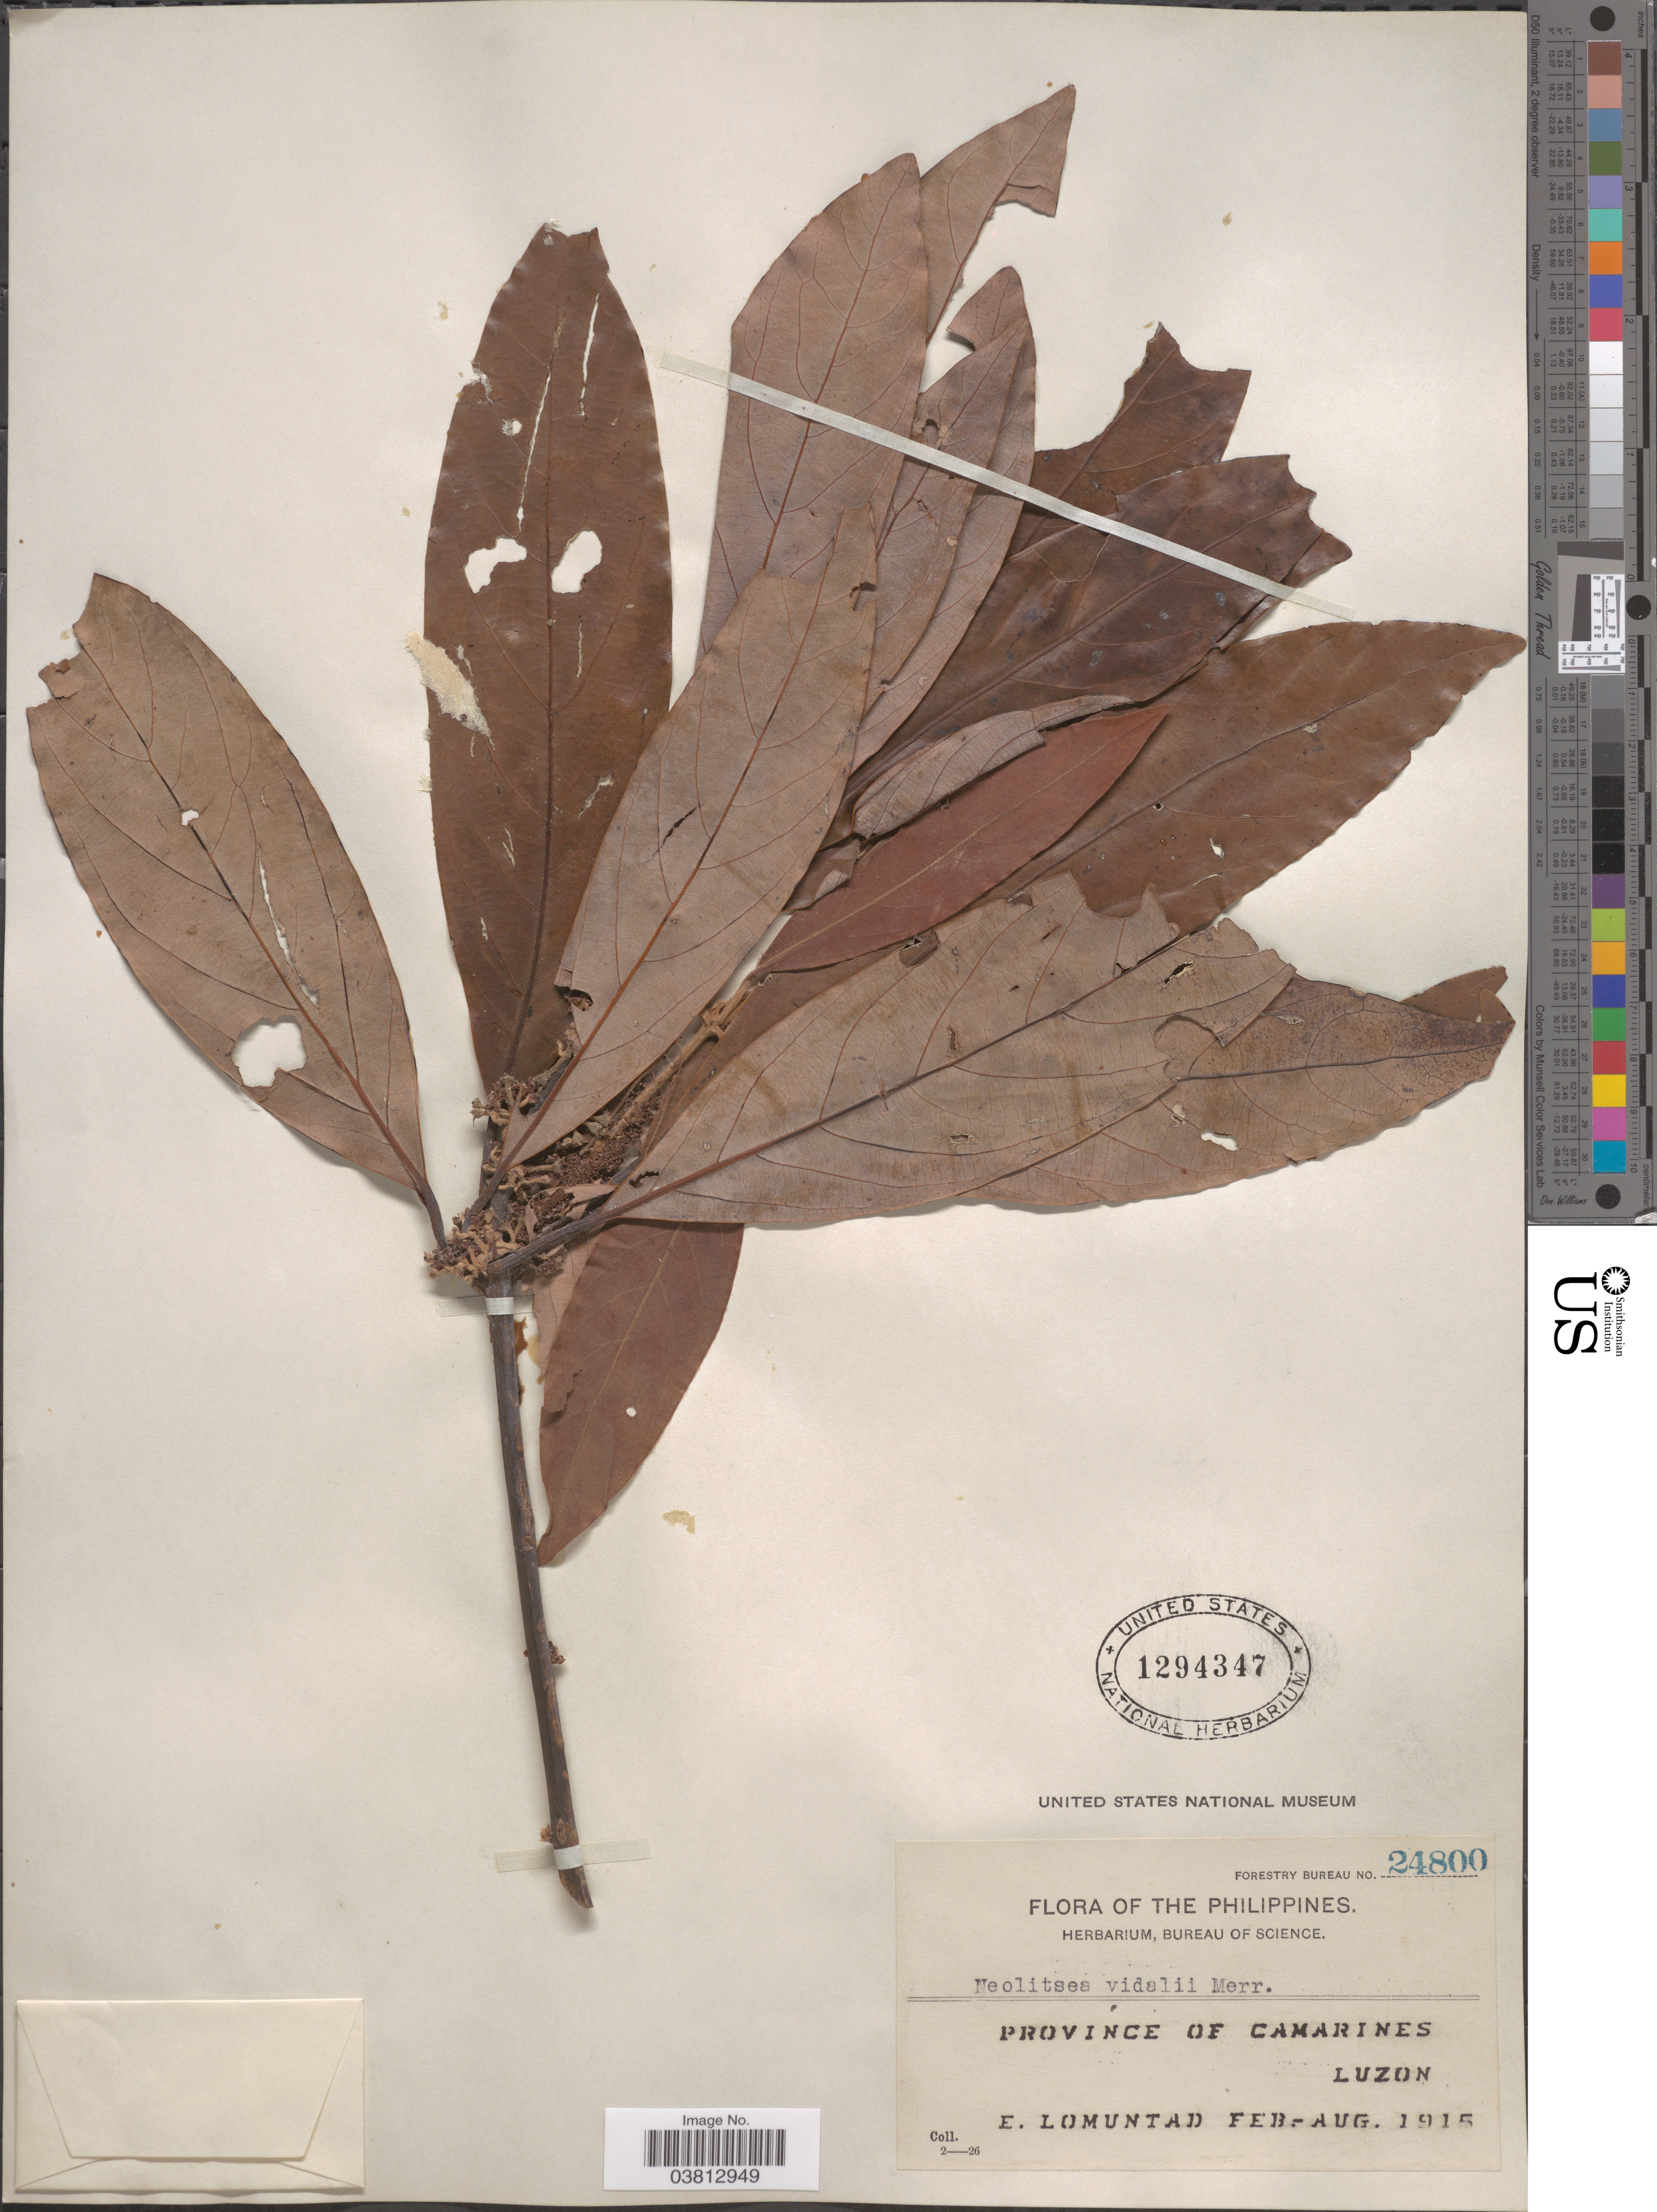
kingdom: Plantae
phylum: Tracheophyta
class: Magnoliopsida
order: Laurales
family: Lauraceae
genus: Neolitsea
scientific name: Neolitsea vidalii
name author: Merr.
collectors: E. Lomuntad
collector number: Forestry Bureau 24800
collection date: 1915-02/1915-08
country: Philippines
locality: Province of Camarines. Luzon.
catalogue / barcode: US 1294347